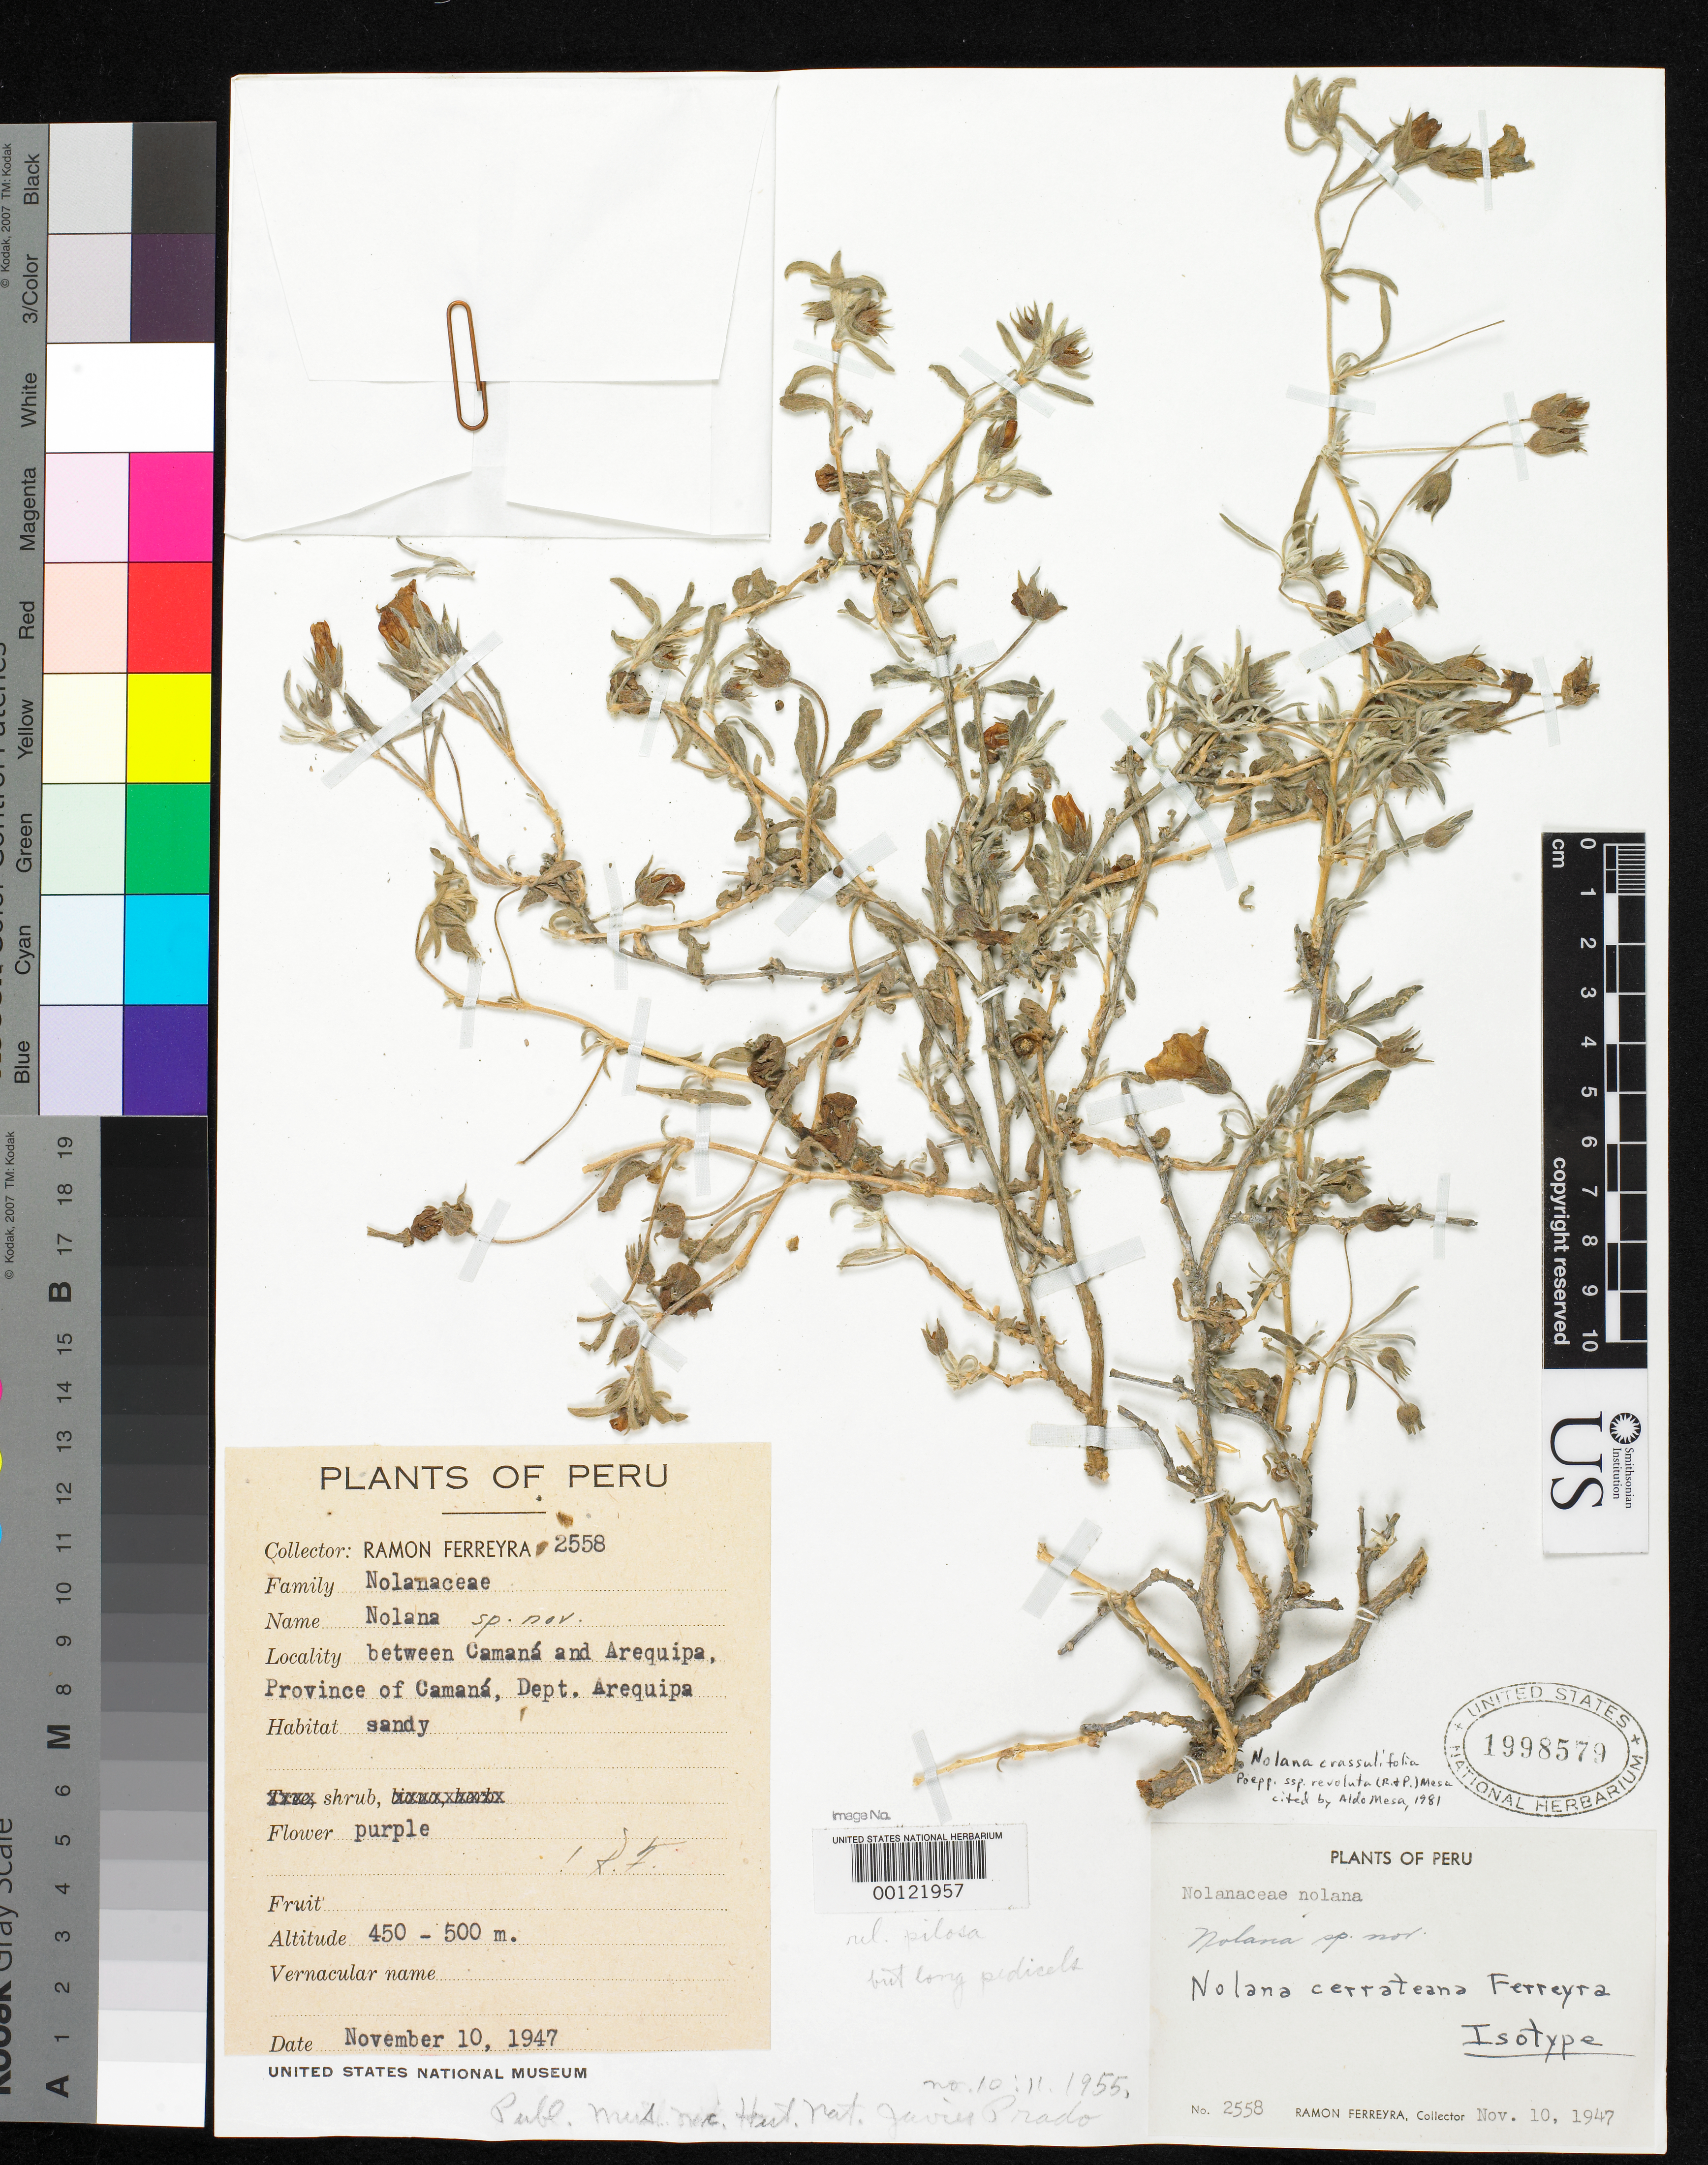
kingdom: Plantae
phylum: Tracheophyta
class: Magnoliopsida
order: Solanales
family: Solanaceae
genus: Nolana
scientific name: Nolana cerrateana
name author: Ferreyra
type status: Isotype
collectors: R. A. Ferreyra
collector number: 2558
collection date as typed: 10 Nov 1947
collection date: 1947-11-10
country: Peru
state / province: Arequipa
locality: Camaná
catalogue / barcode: US 1998579